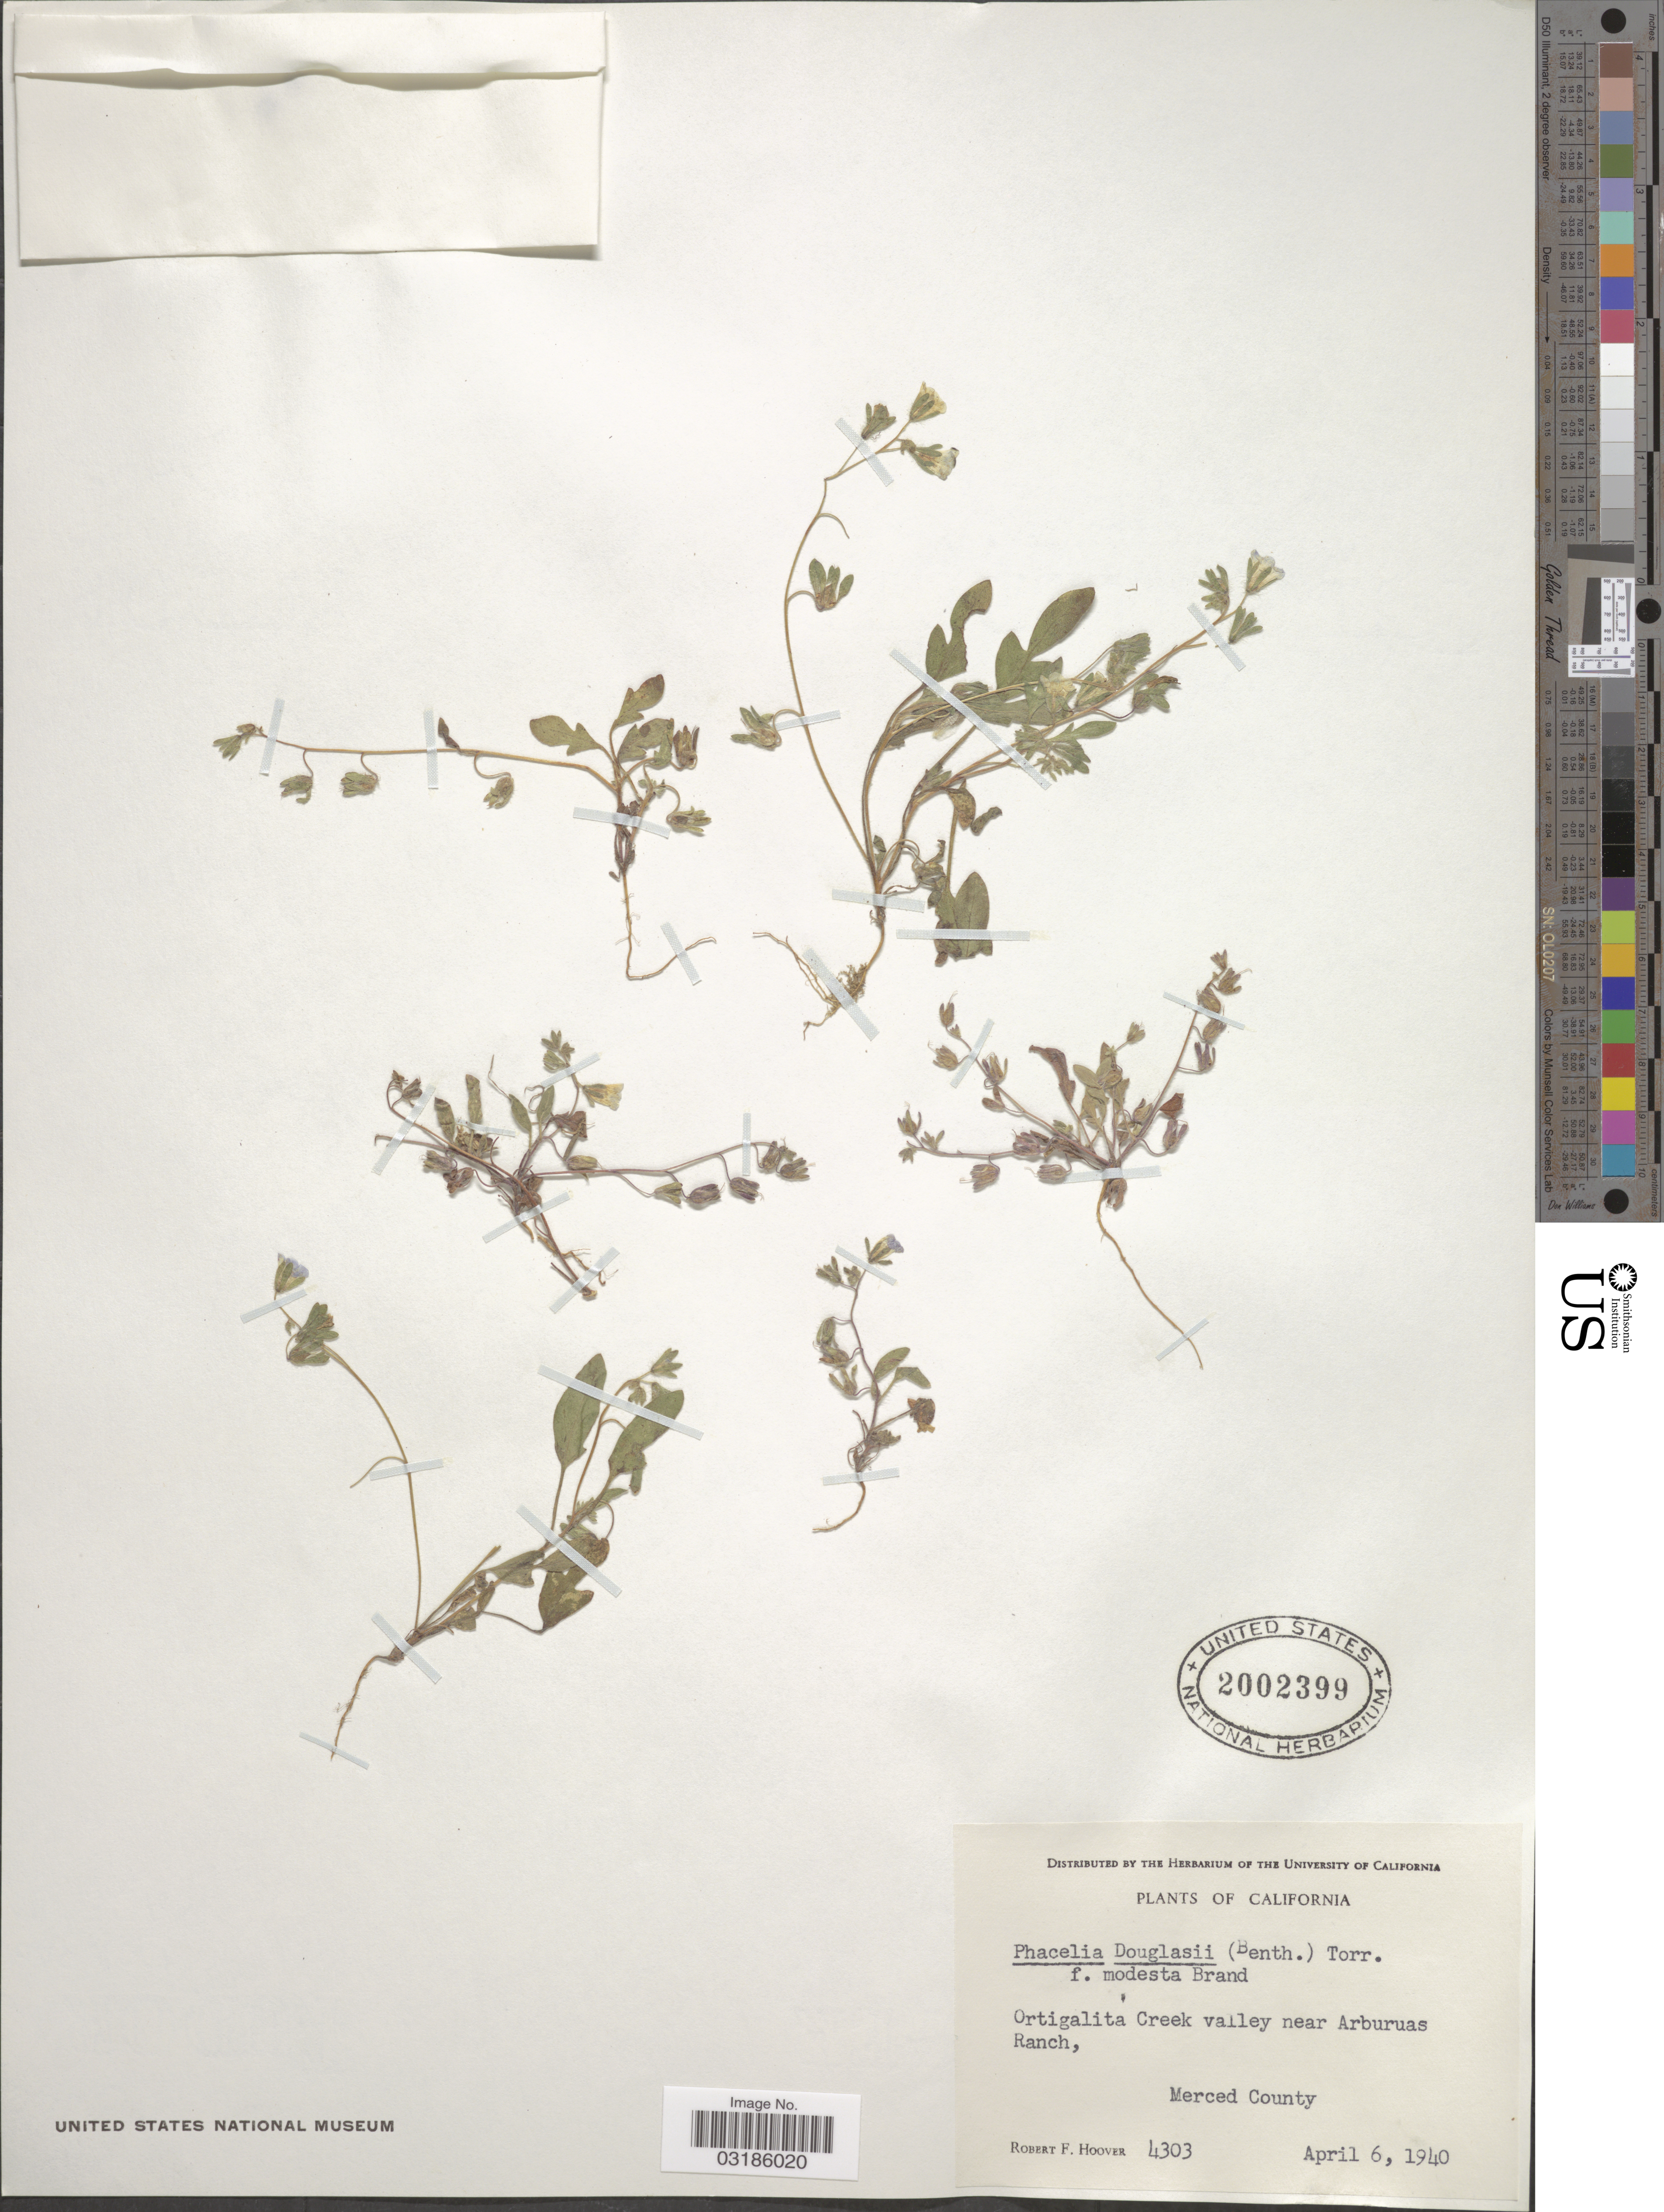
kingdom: Plantae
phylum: Tracheophyta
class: Magnoliopsida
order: Boraginales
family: Hydrophyllaceae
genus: Phacelia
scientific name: Phacelia douglasii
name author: (Benth.) Torr.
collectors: R. F. Hoover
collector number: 4303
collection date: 1940-04-06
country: United States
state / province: California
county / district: Merced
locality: Ortigalita Creek valley near Arburuas Ranch, Merced County.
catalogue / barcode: US 2002399